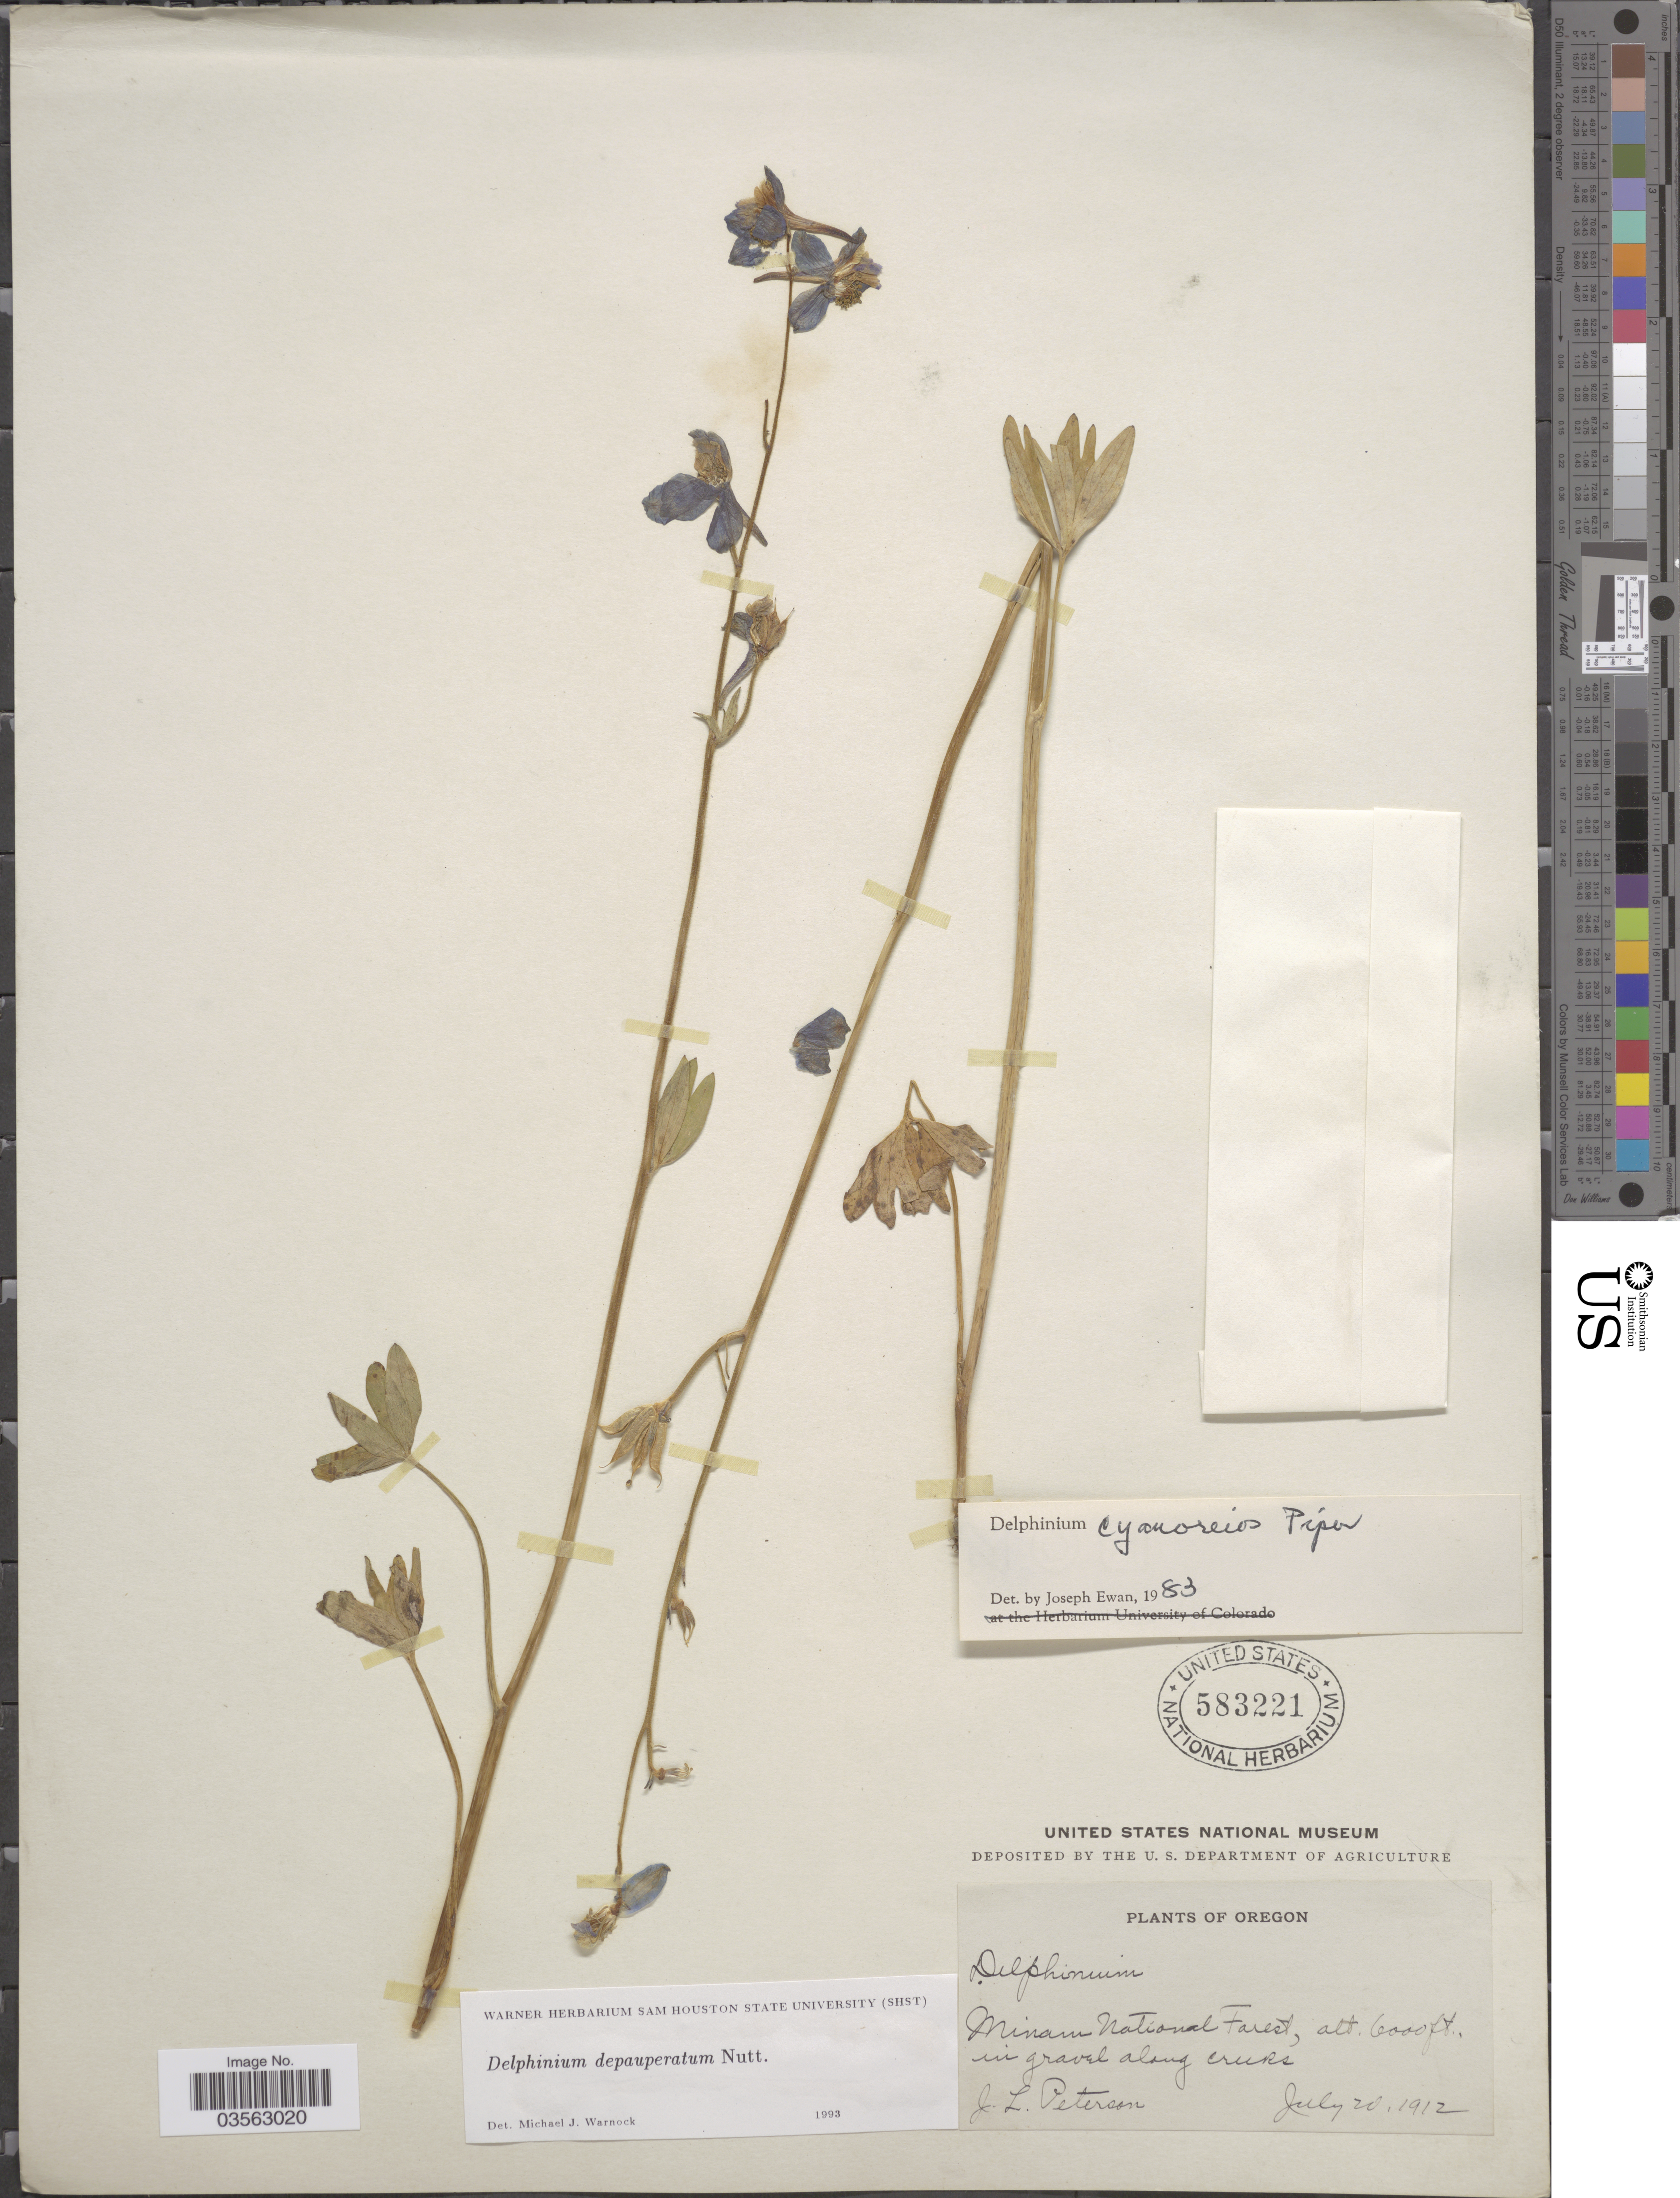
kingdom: Plantae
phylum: Tracheophyta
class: Magnoliopsida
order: Ranunculales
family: Ranunculaceae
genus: Delphinium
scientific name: Delphinium depauperatum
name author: Nutt.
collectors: J. Peterson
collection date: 1912-07-20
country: United States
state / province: Oregon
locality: Minam National Forest.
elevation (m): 1829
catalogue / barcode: US 583221